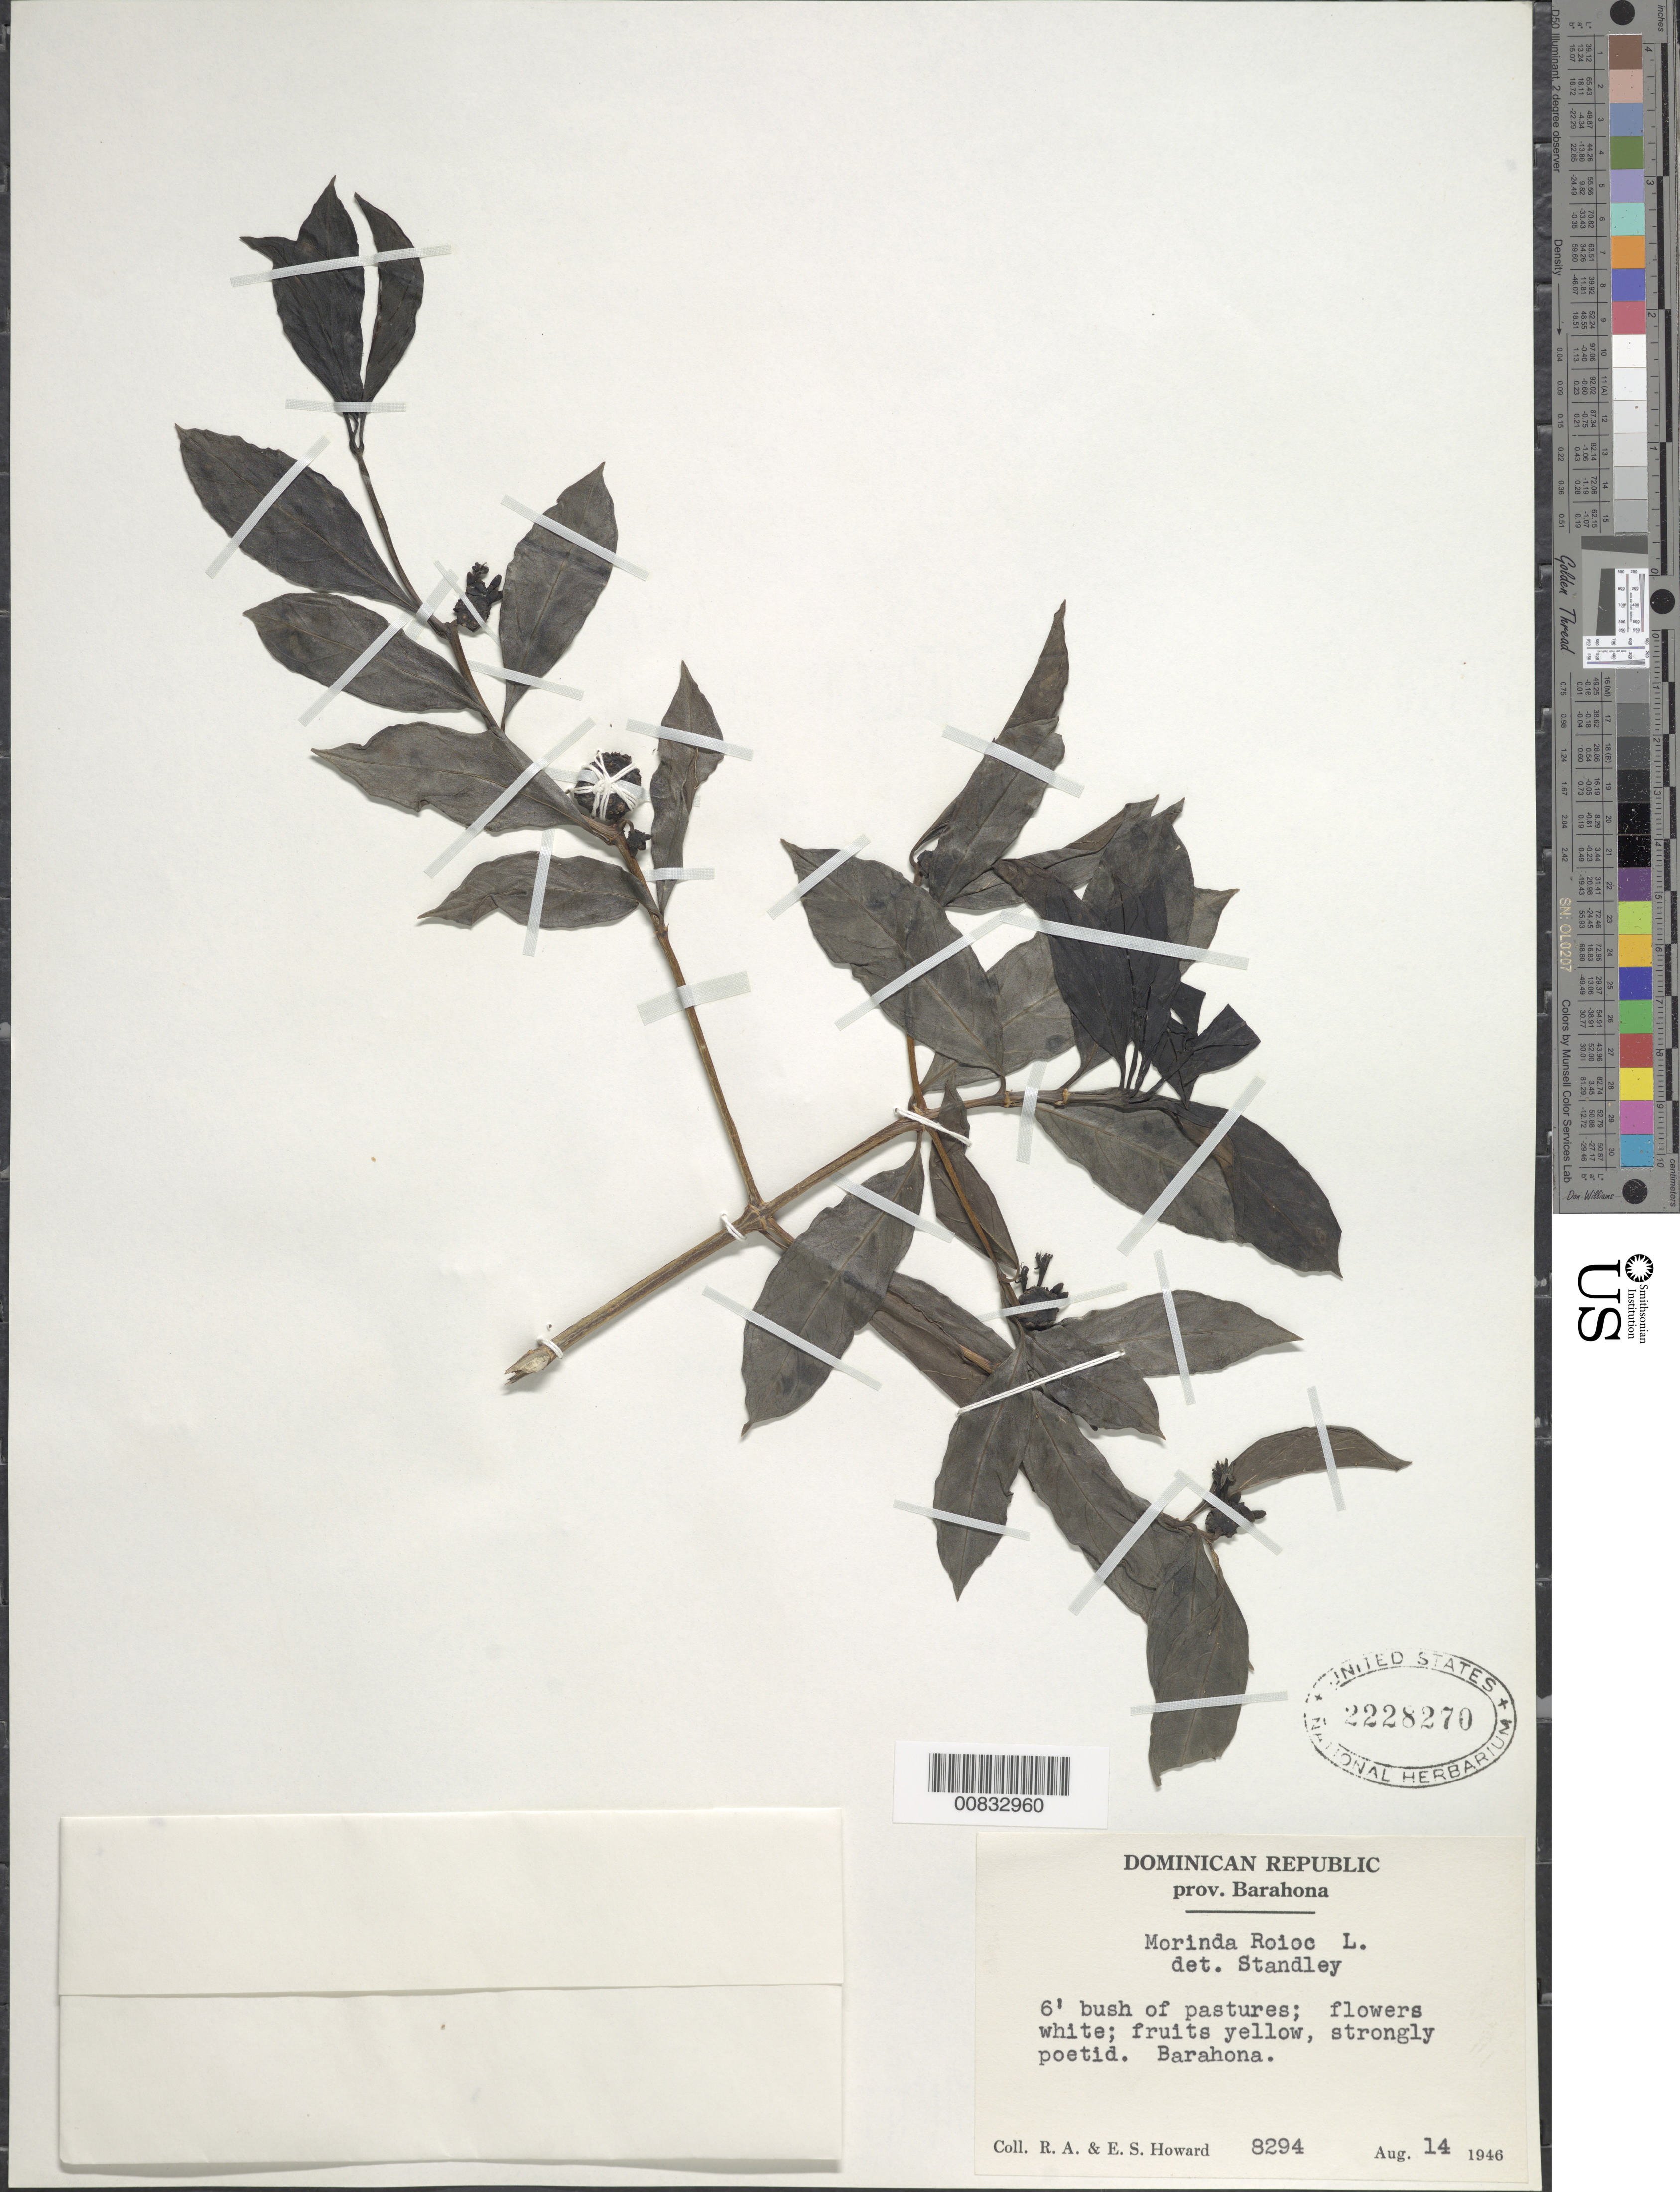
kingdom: Plantae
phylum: Tracheophyta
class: Magnoliopsida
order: Gentianales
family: Rubiaceae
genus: Morinda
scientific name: Morinda royoc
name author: L.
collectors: R. A. Howard & E. S. Howard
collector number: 8294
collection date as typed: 14 Aug 1946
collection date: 1946-08-14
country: Dominican Republic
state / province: Barahona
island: Hispaniola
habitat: Pastures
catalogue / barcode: US 2228270